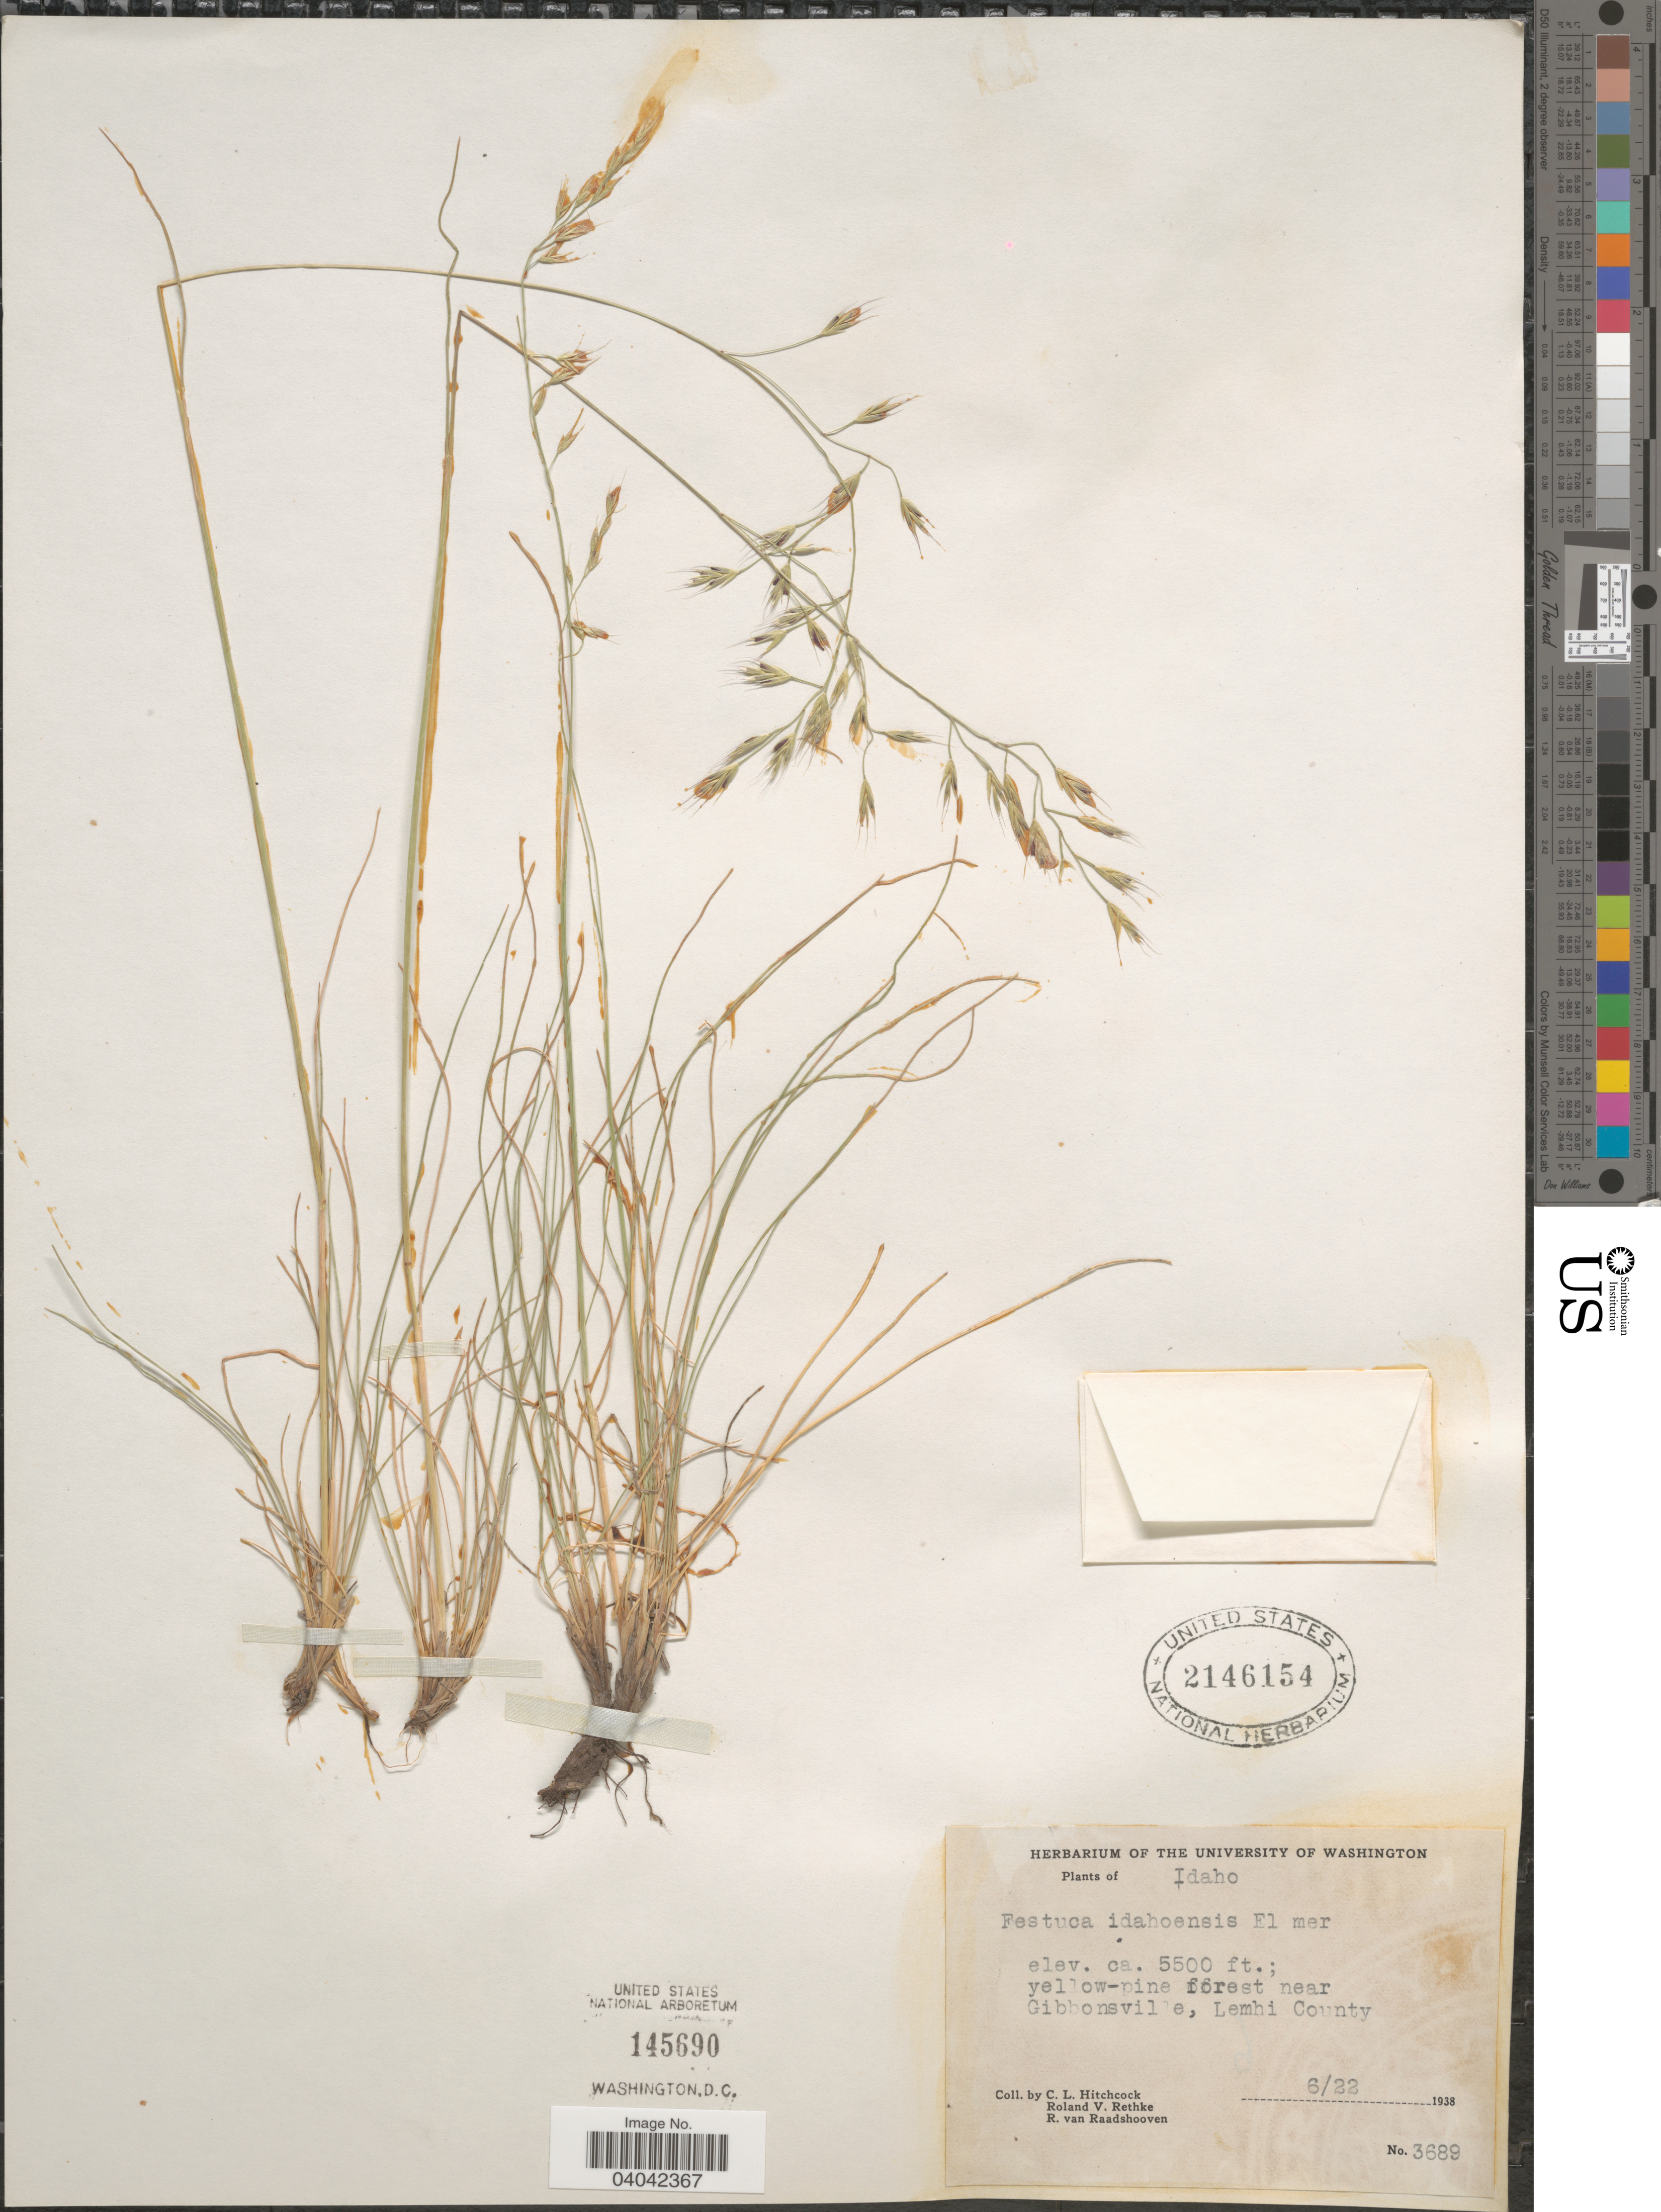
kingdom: Plantae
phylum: Tracheophyta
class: Liliopsida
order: Poales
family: Poaceae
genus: Festuca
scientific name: Festuca idahoensis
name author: Elmer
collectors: C. L. Hitchcock, R. Rethke & R. Raadshooven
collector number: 3689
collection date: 1938-06-22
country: United States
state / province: Idaho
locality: Yellow-pine forest near Gibbonsville, Lemhi County.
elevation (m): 1676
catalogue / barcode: US 2146154